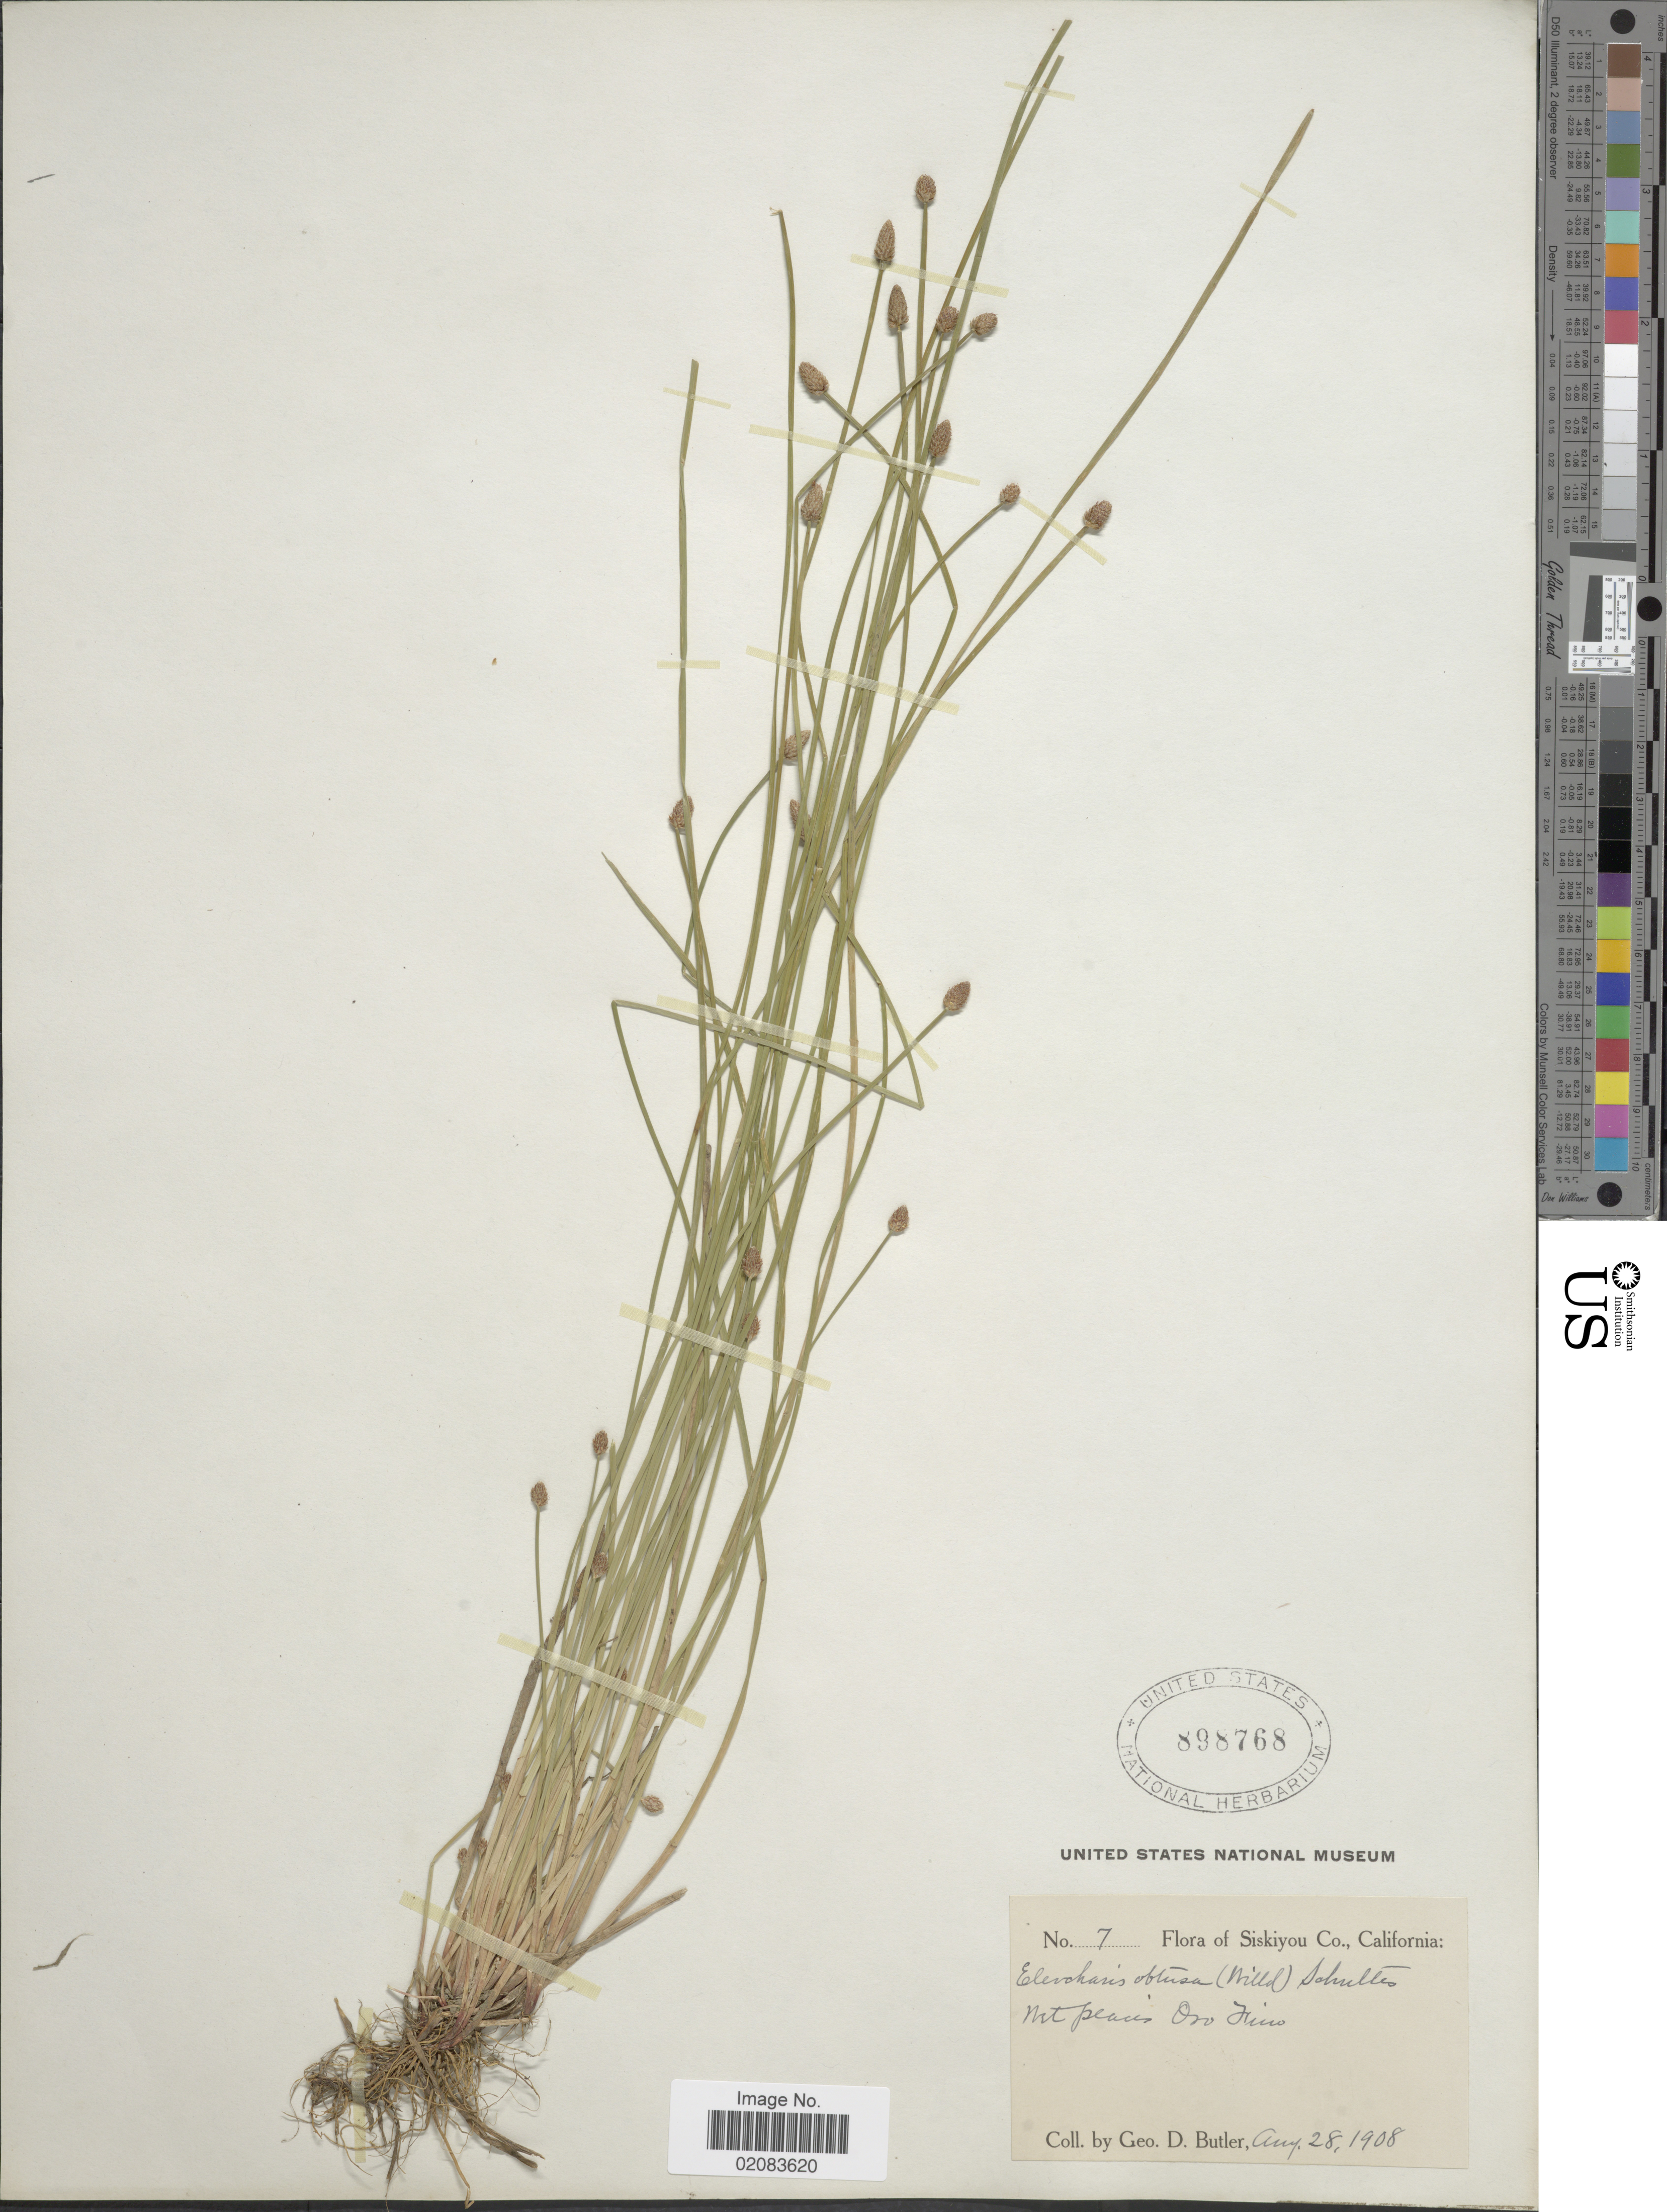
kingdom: Plantae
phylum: Tracheophyta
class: Liliopsida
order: Poales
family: Cyperaceae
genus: Eleocharis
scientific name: Eleocharis obtusa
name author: (Willd.) Schult.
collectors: G. D. Butler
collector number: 7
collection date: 1908-08-28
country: United States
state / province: California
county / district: Siskiyou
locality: Siskiyou Co., wet places Oro Fino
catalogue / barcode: US 898768